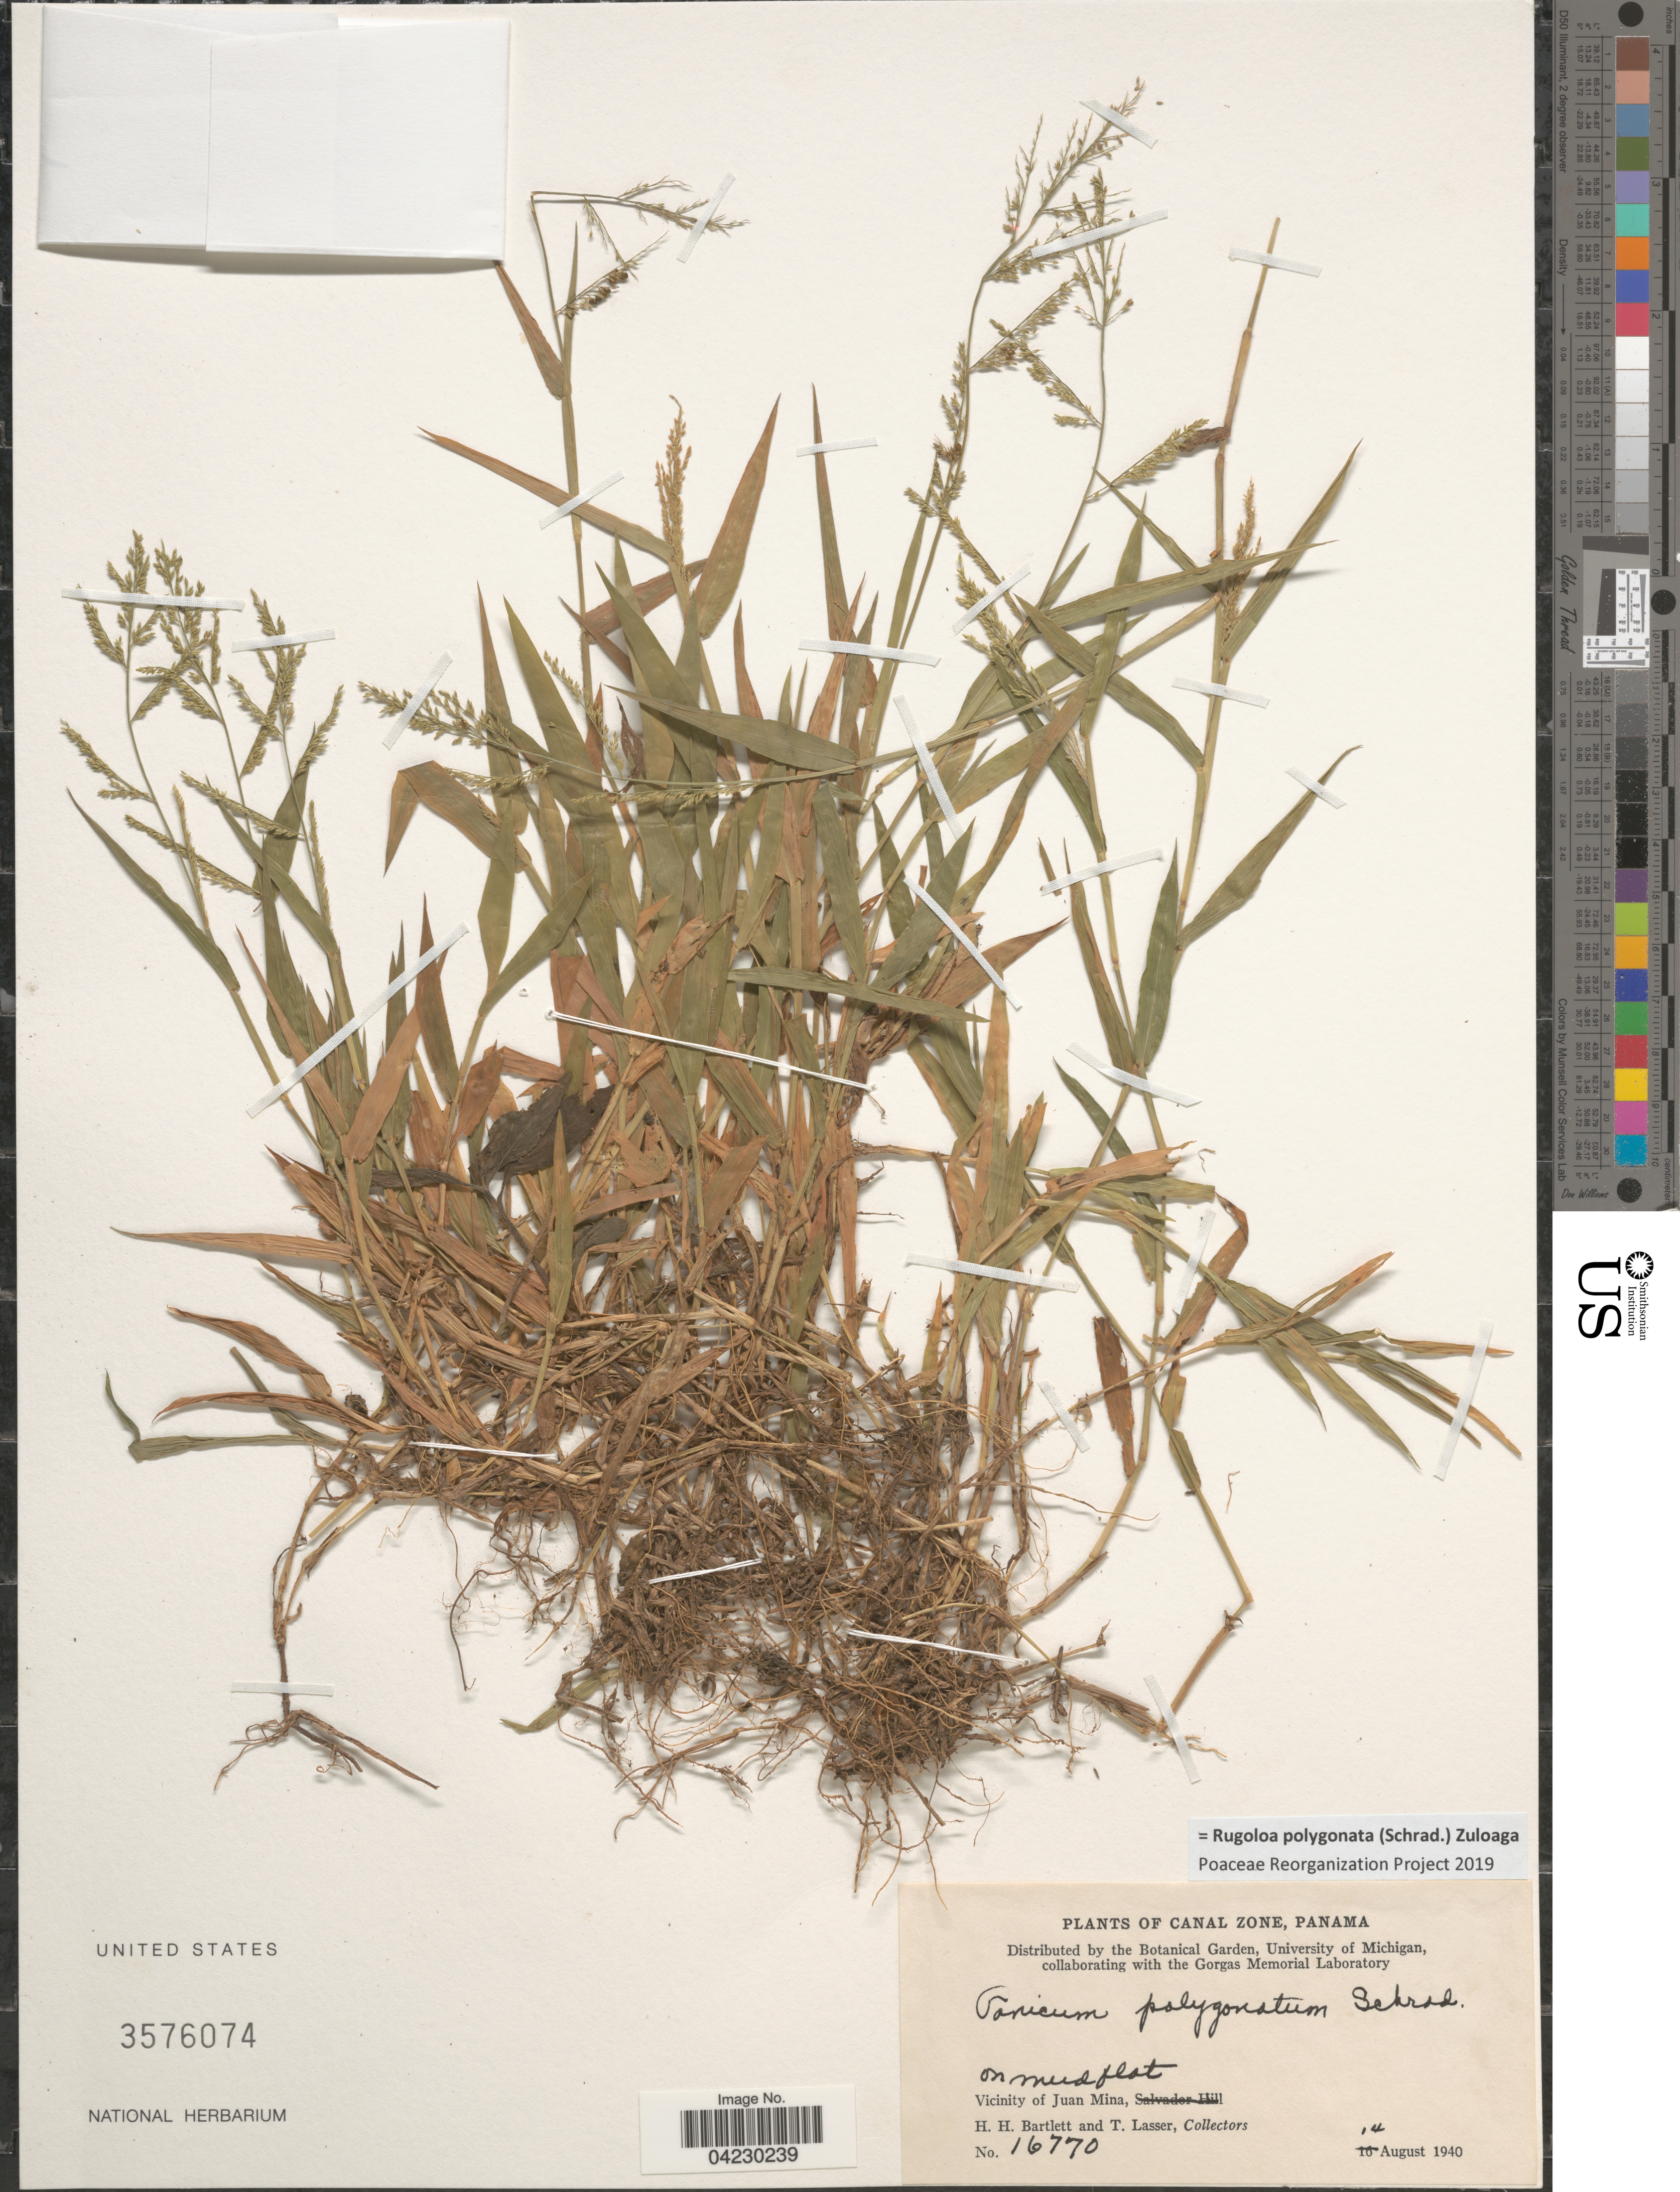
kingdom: Plantae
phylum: Tracheophyta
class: Liliopsida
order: Poales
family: Poaceae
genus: Rugoloa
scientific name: Rugoloa polygonata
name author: (Schrad.) Zuloaga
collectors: H. H. Bartlett & T. Lasser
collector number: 16770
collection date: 1940-08-14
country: Panama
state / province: Colón / Panamá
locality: Canal Zone. Vicinity of Juan Mina.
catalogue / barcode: US 3576074